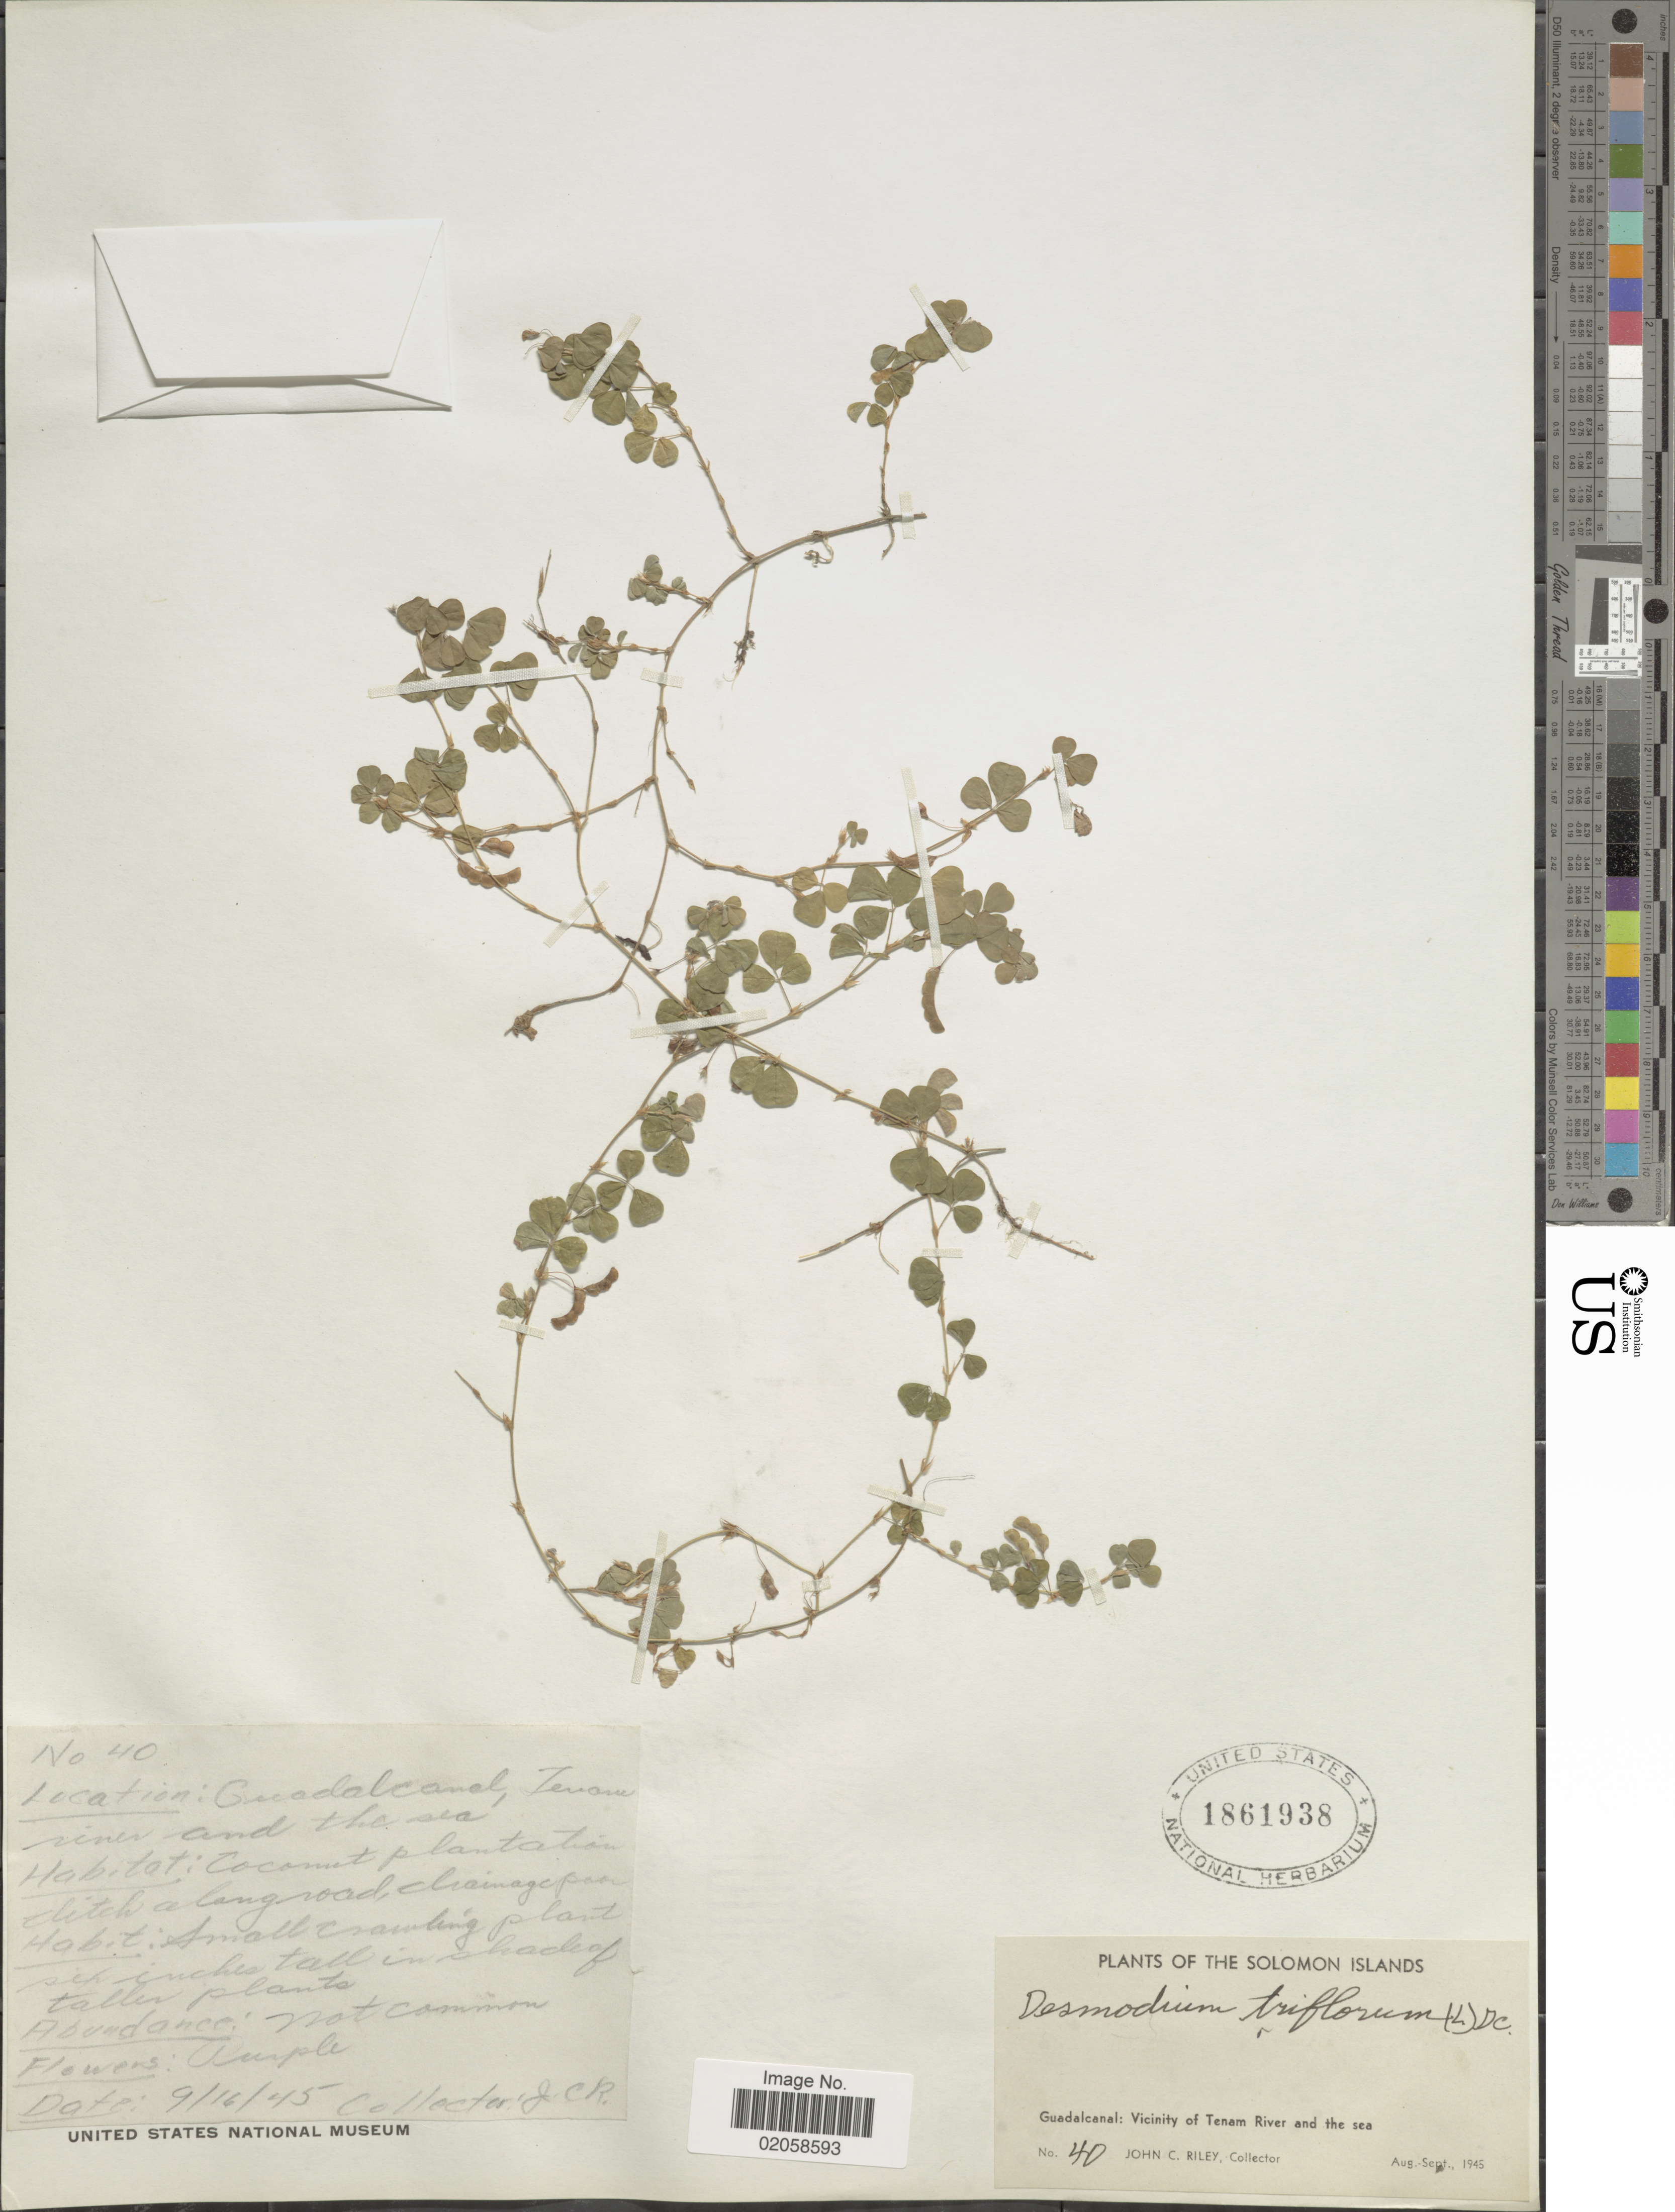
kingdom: Plantae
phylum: Tracheophyta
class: Magnoliopsida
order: Fabales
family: Fabaceae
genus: Grona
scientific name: Grona triflora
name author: (L.) H. Ohashi & K. Ohashi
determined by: Strong, Mark T., (BOT), Smithsonian Institution - National Museum of Natural History (UNITED STATES)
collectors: J. Riley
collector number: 40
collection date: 1945-09-16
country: Solomon Islands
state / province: Solomon Islands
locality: Guadacanal: Vicinity of Tenam River and the sea.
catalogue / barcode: US 1861938